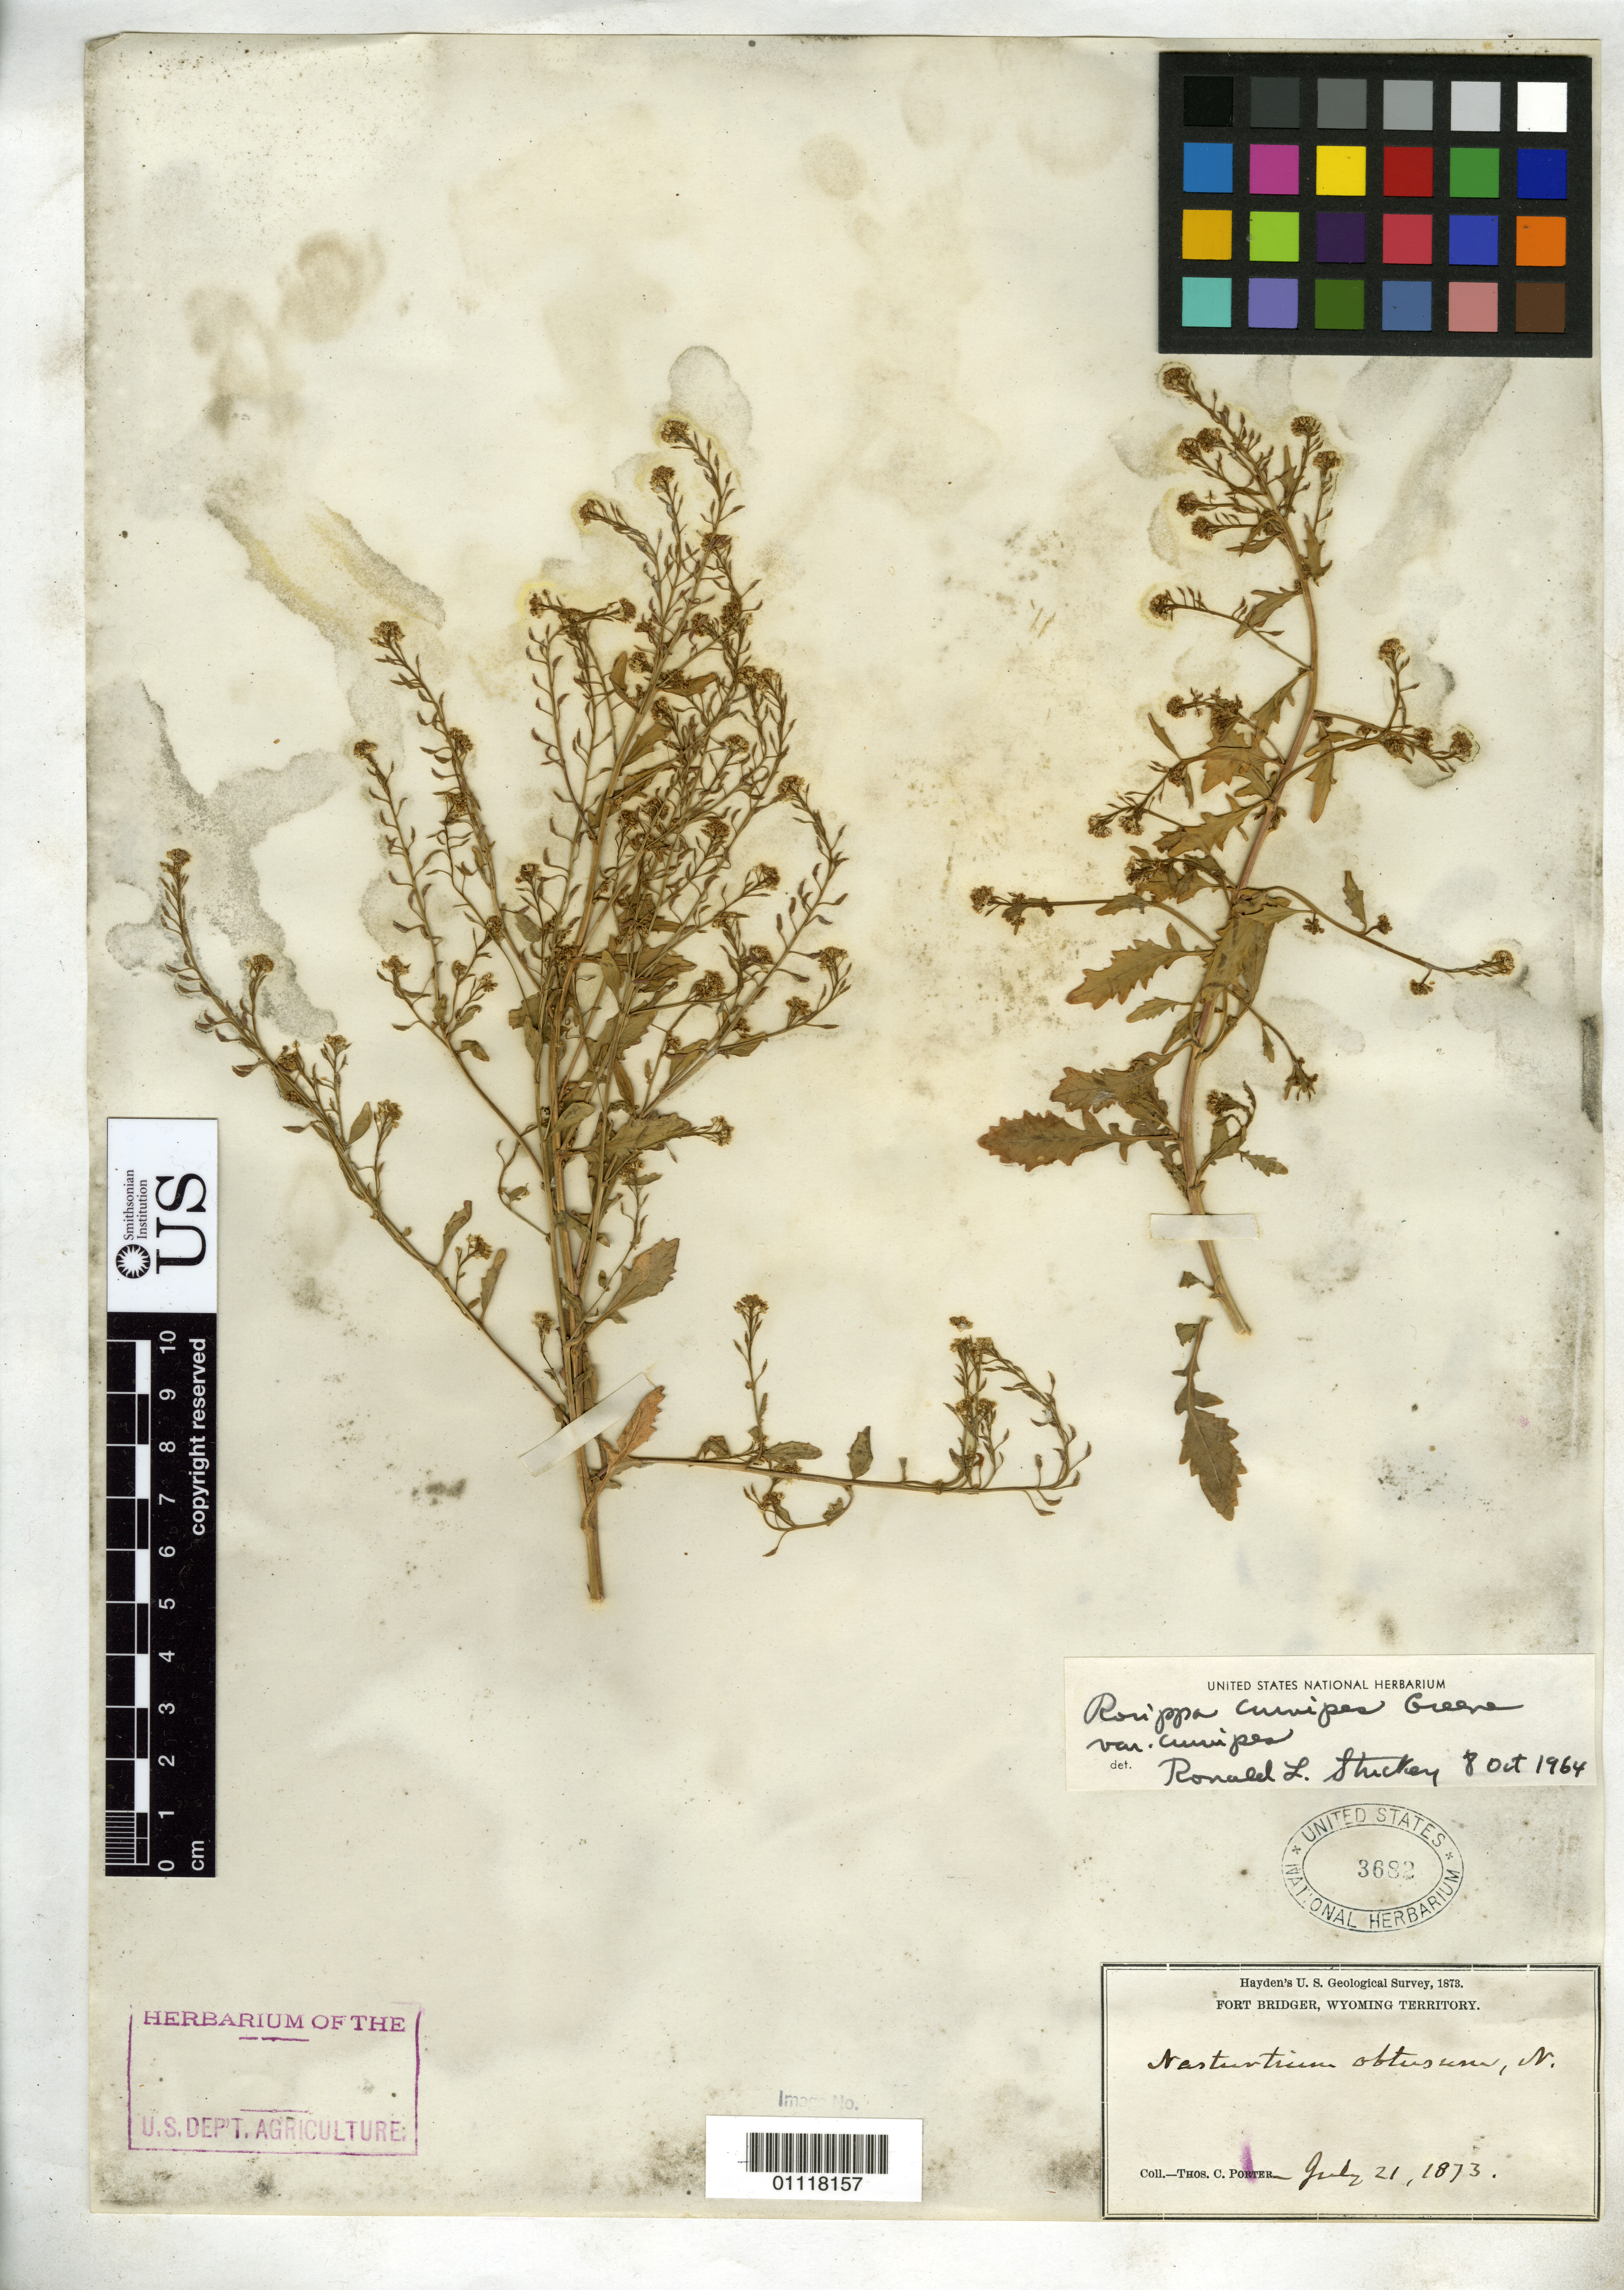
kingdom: Plantae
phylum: Tracheophyta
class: Magnoliopsida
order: Brassicales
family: Brassicaceae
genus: Rorippa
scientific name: Rorippa curvipes var. curvipes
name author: Greene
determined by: Stuckey, R. L.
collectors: T. C. Porter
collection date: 1873-07-21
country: United States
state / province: Wyoming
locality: Fort Bridger.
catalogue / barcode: US 3682